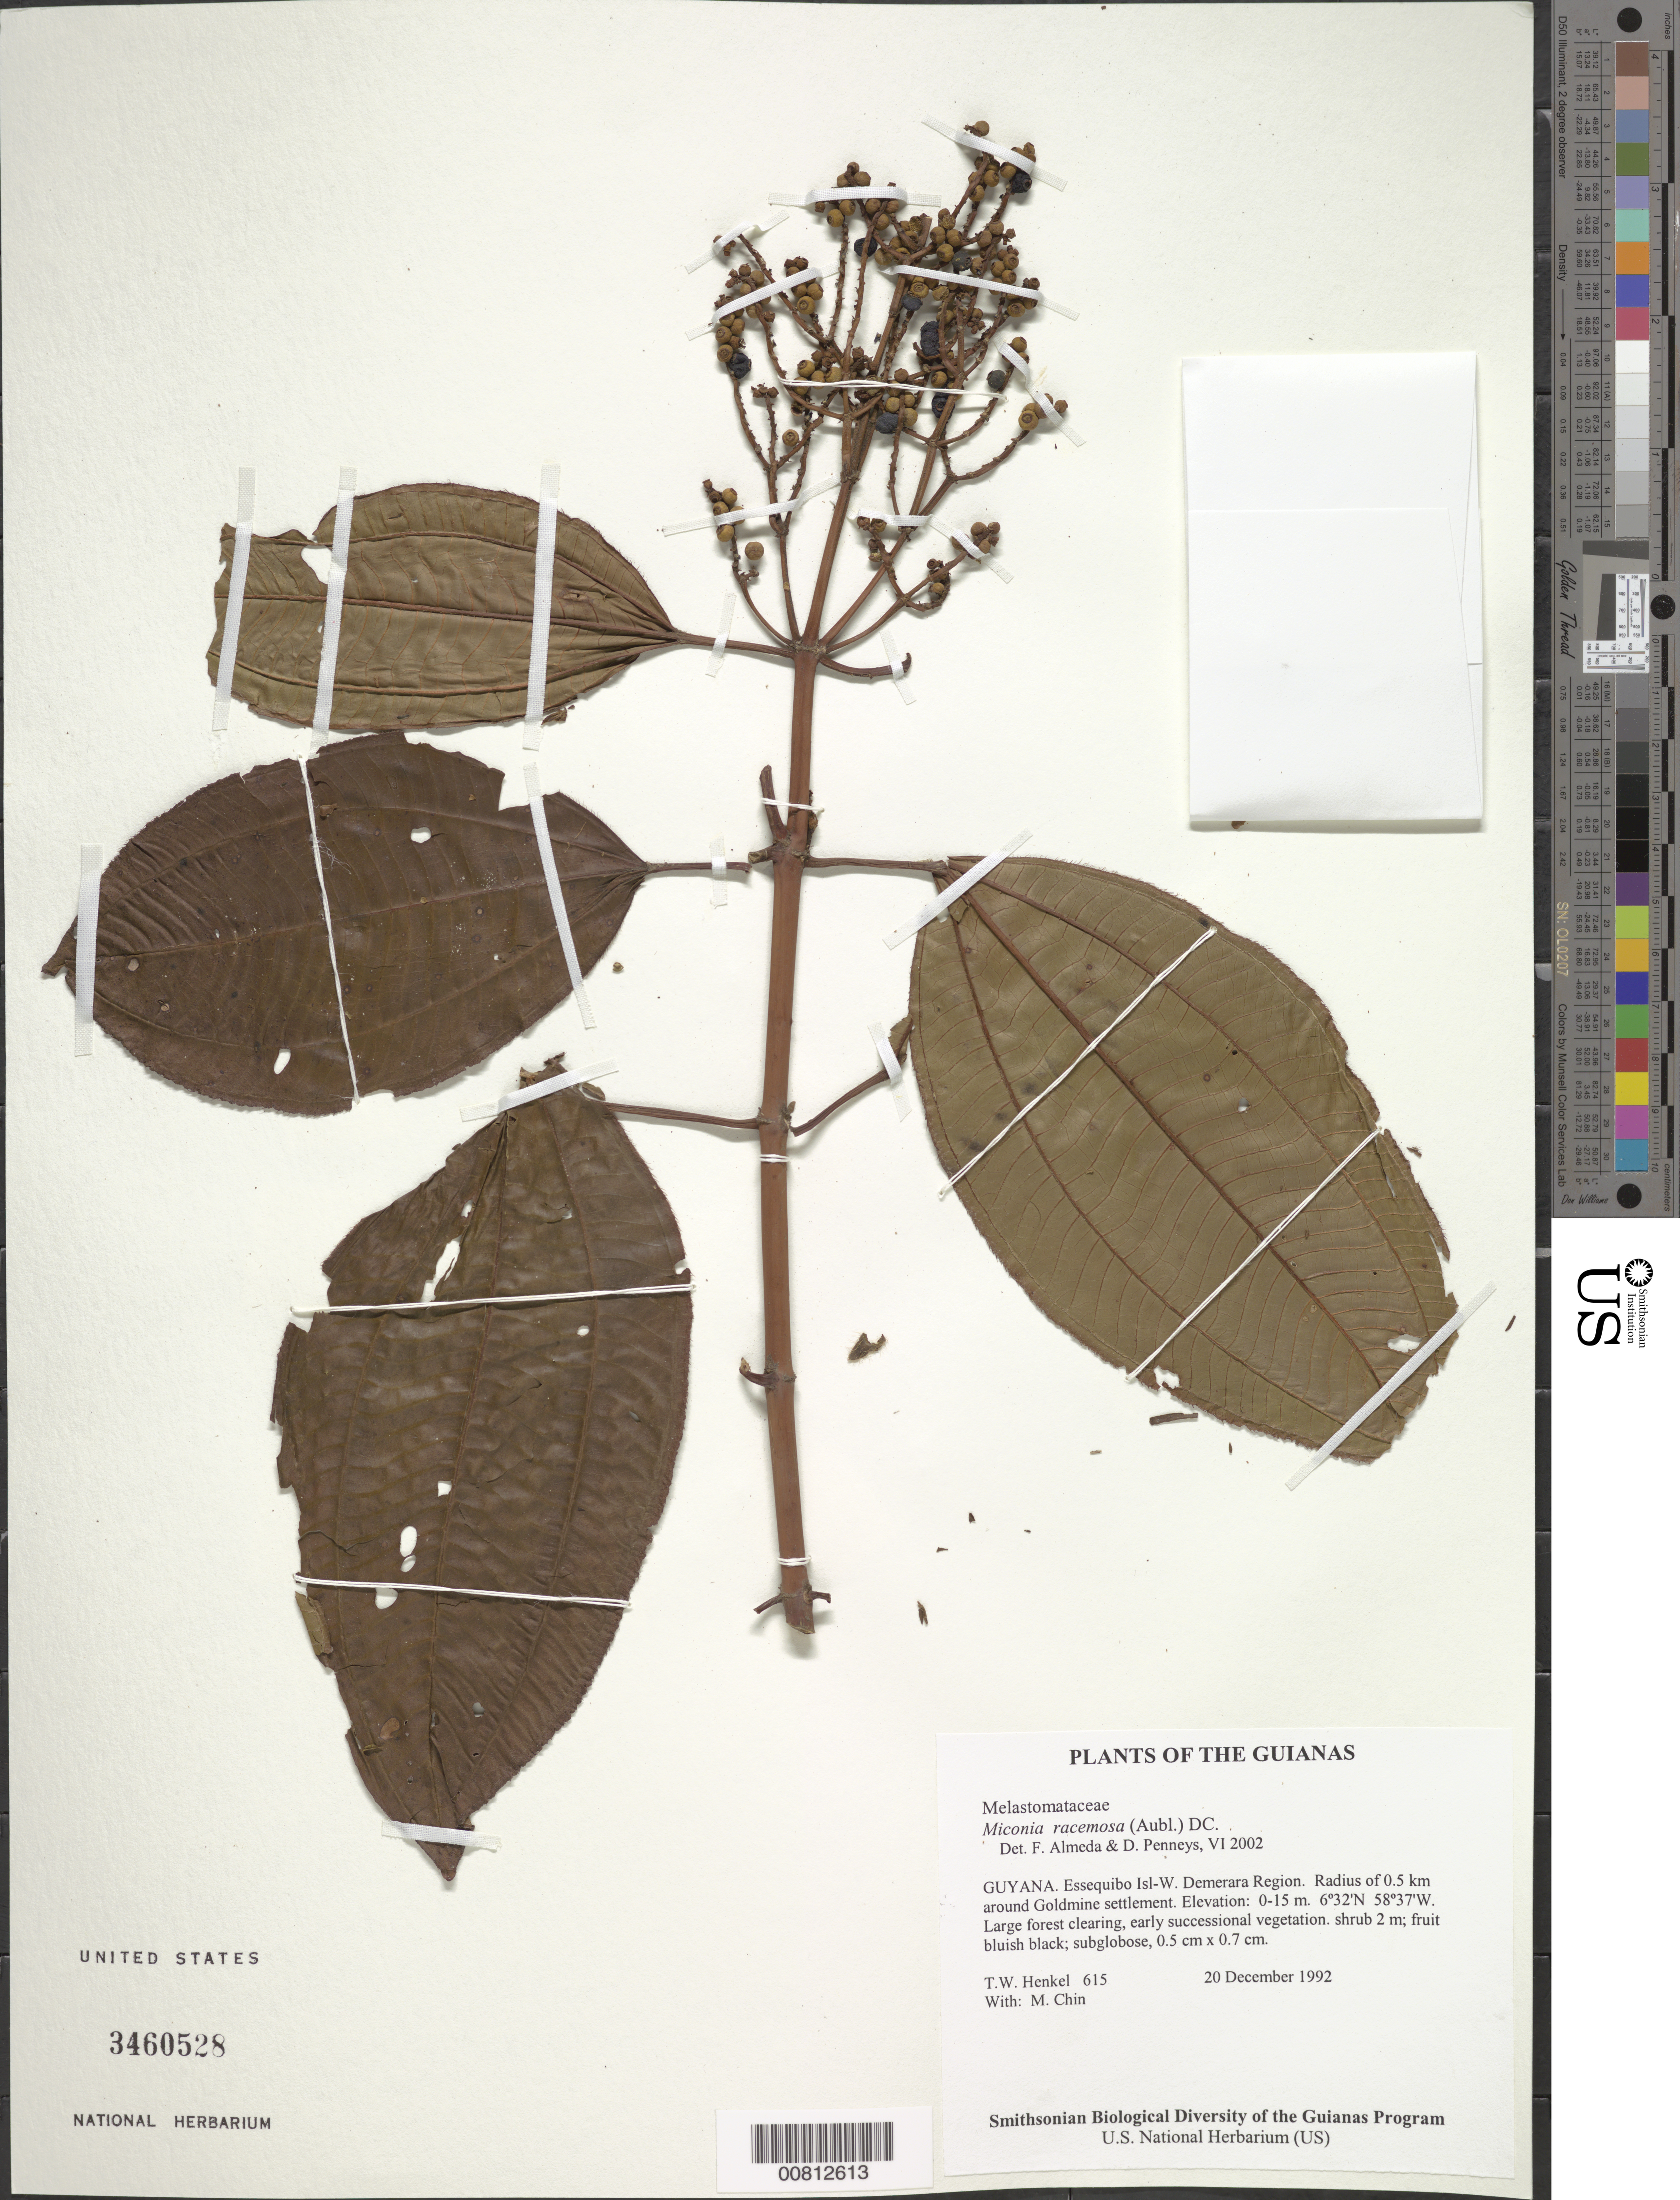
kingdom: Plantae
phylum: Tracheophyta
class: Magnoliopsida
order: Myrtales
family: Melastomataceae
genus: Miconia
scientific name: Miconia racemosa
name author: (Aubl.) DC.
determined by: Almeda, F.; Penneys, D. S.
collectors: T. Henkel & M. Chin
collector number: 615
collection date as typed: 20 December 1992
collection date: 1992-12-20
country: Guyana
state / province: Essequibo Isl-W. Demerara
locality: Radius of 0.5 km around Goldmine settlement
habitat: Large forest clearing, early successional vegetation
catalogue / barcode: US 3460528